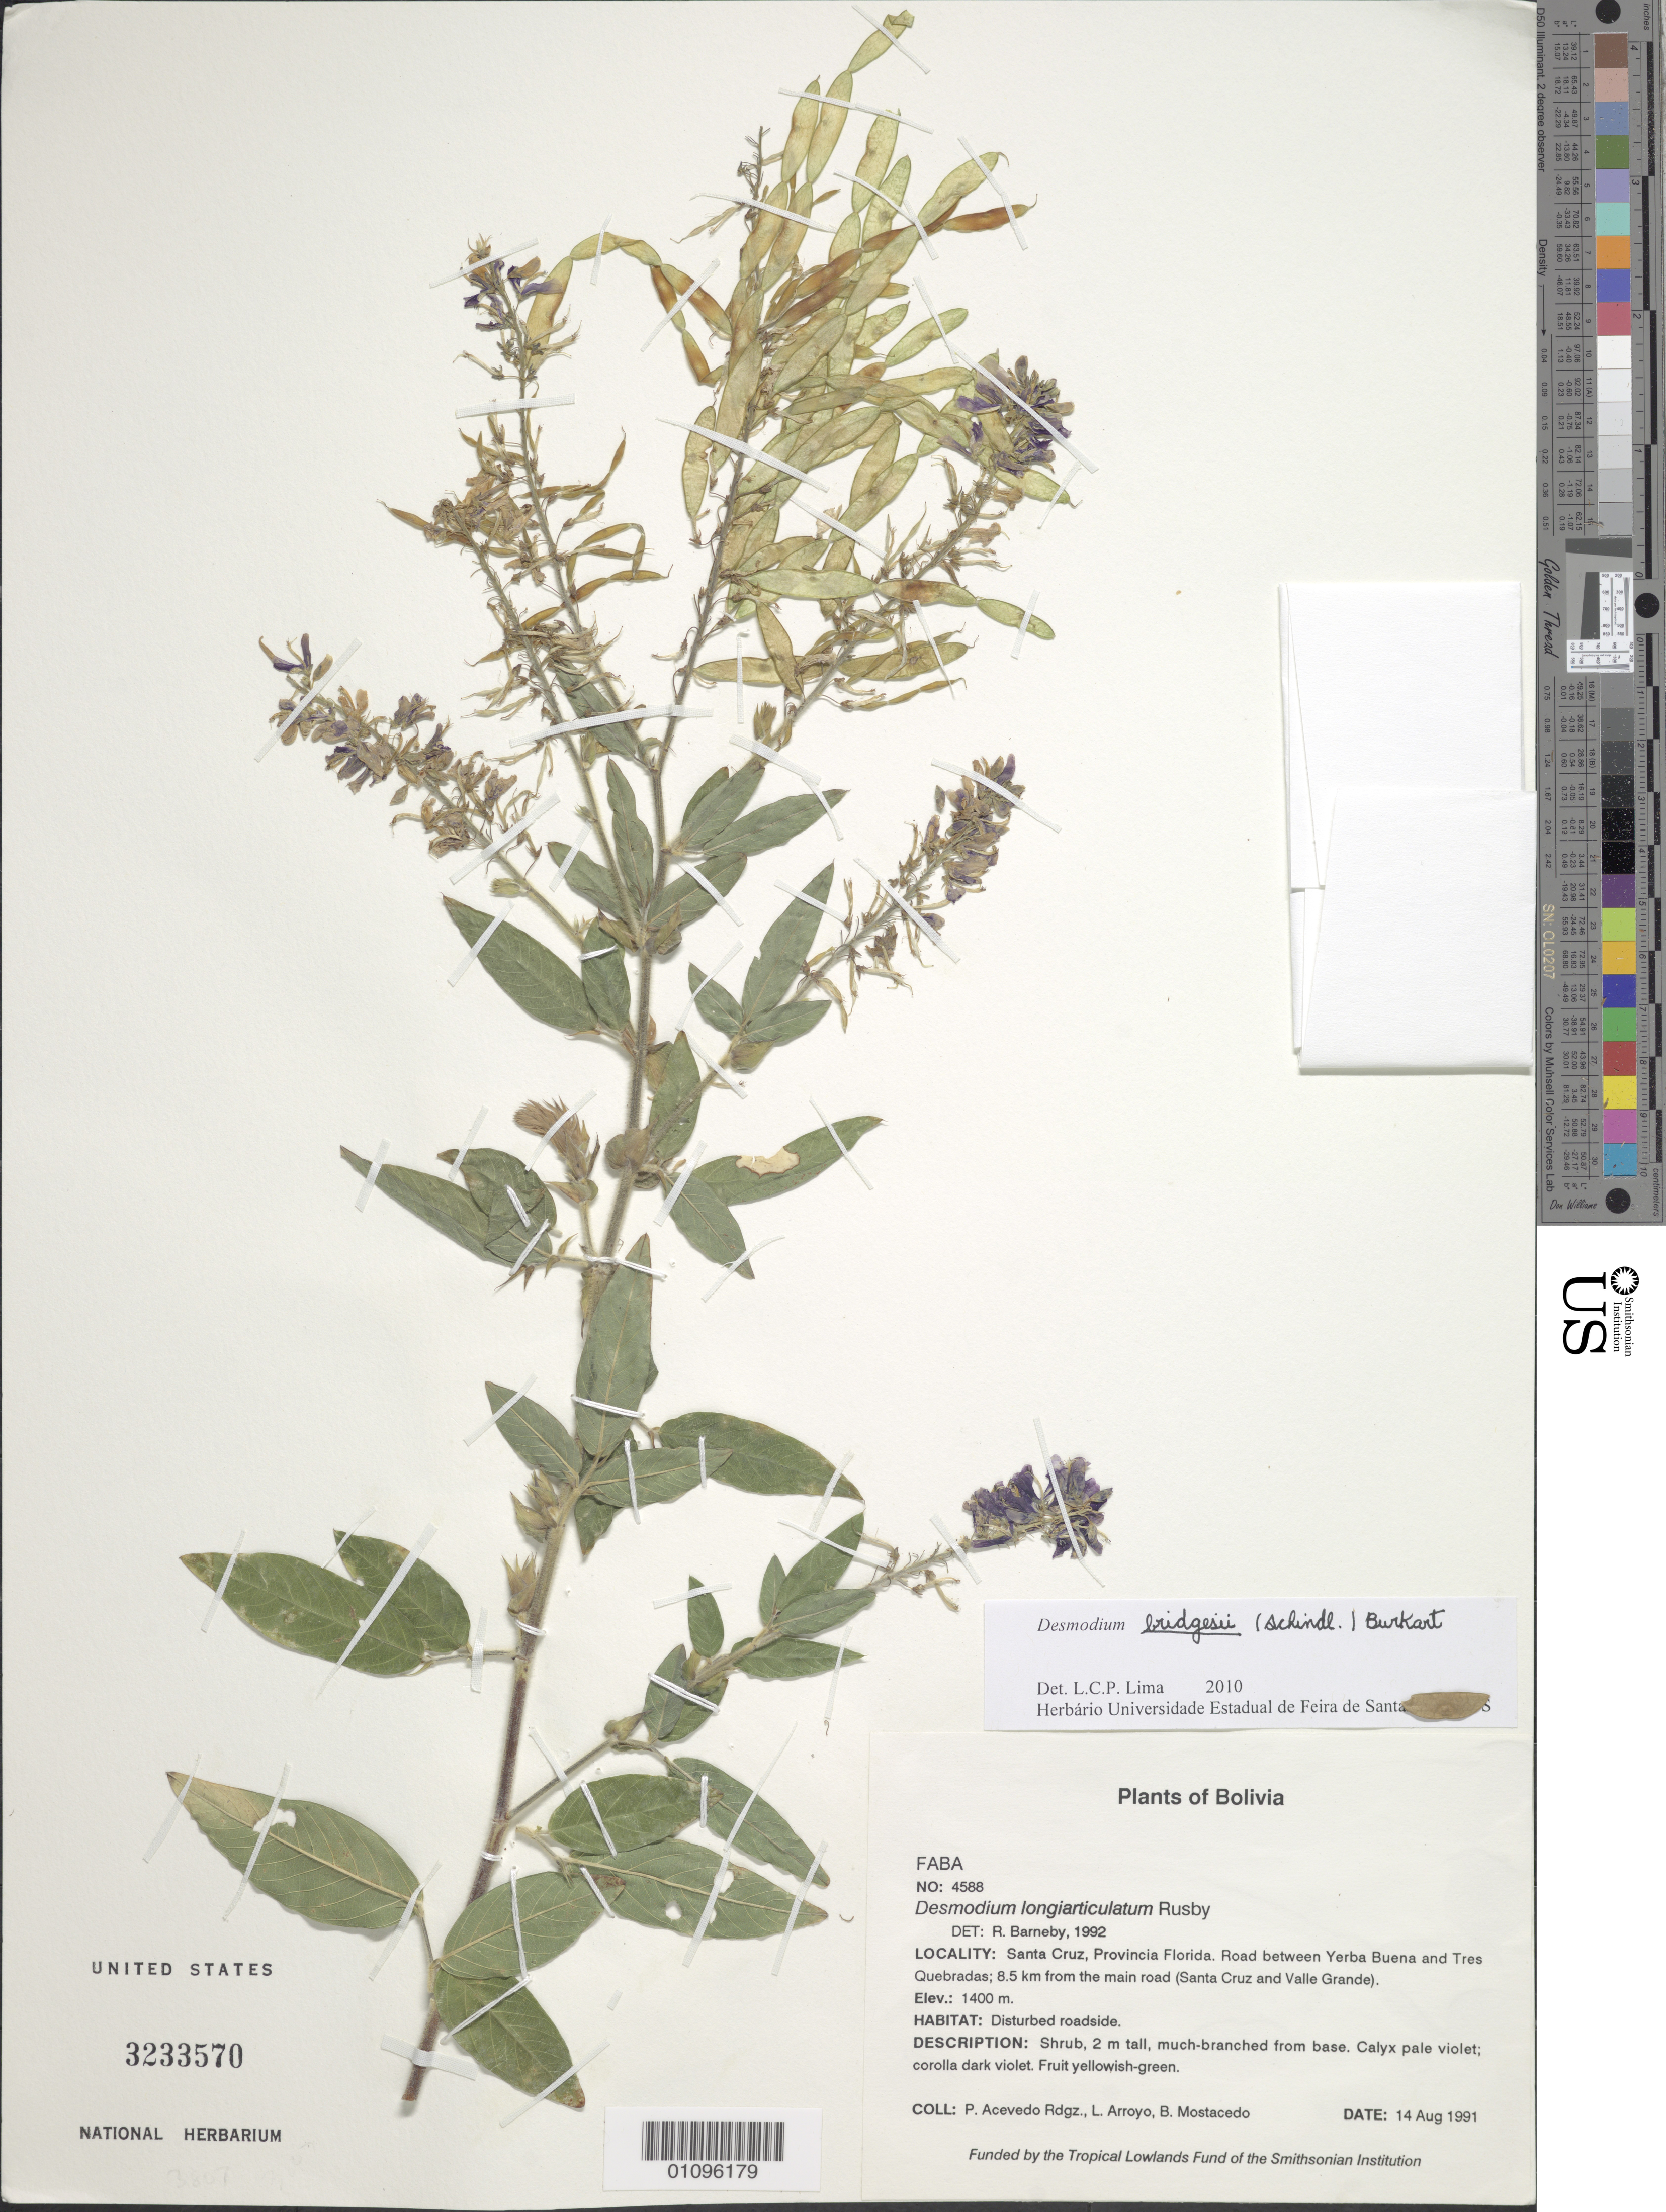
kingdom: Plantae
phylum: Tracheophyta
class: Magnoliopsida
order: Fabales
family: Fabaceae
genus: Desmodium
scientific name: Desmodium bridgesii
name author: (Schindl.) Burkart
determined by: Lima, L. C. P.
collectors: P. Acevedo-Rodr., L. Arroyo & B. Mostacedo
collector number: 4588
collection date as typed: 14 Aug 1991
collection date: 1991-08-14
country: Bolivia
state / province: Santa Cruz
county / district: Florida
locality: Depart. Santa Cruz, Provincia Florida. Road between Yerba Buena and Tres Quebradas; 8.5 km from the main road (Depart. Santa Cruz and Valle Grande).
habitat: Disturbed roadside.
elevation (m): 1400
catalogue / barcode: US 3233570